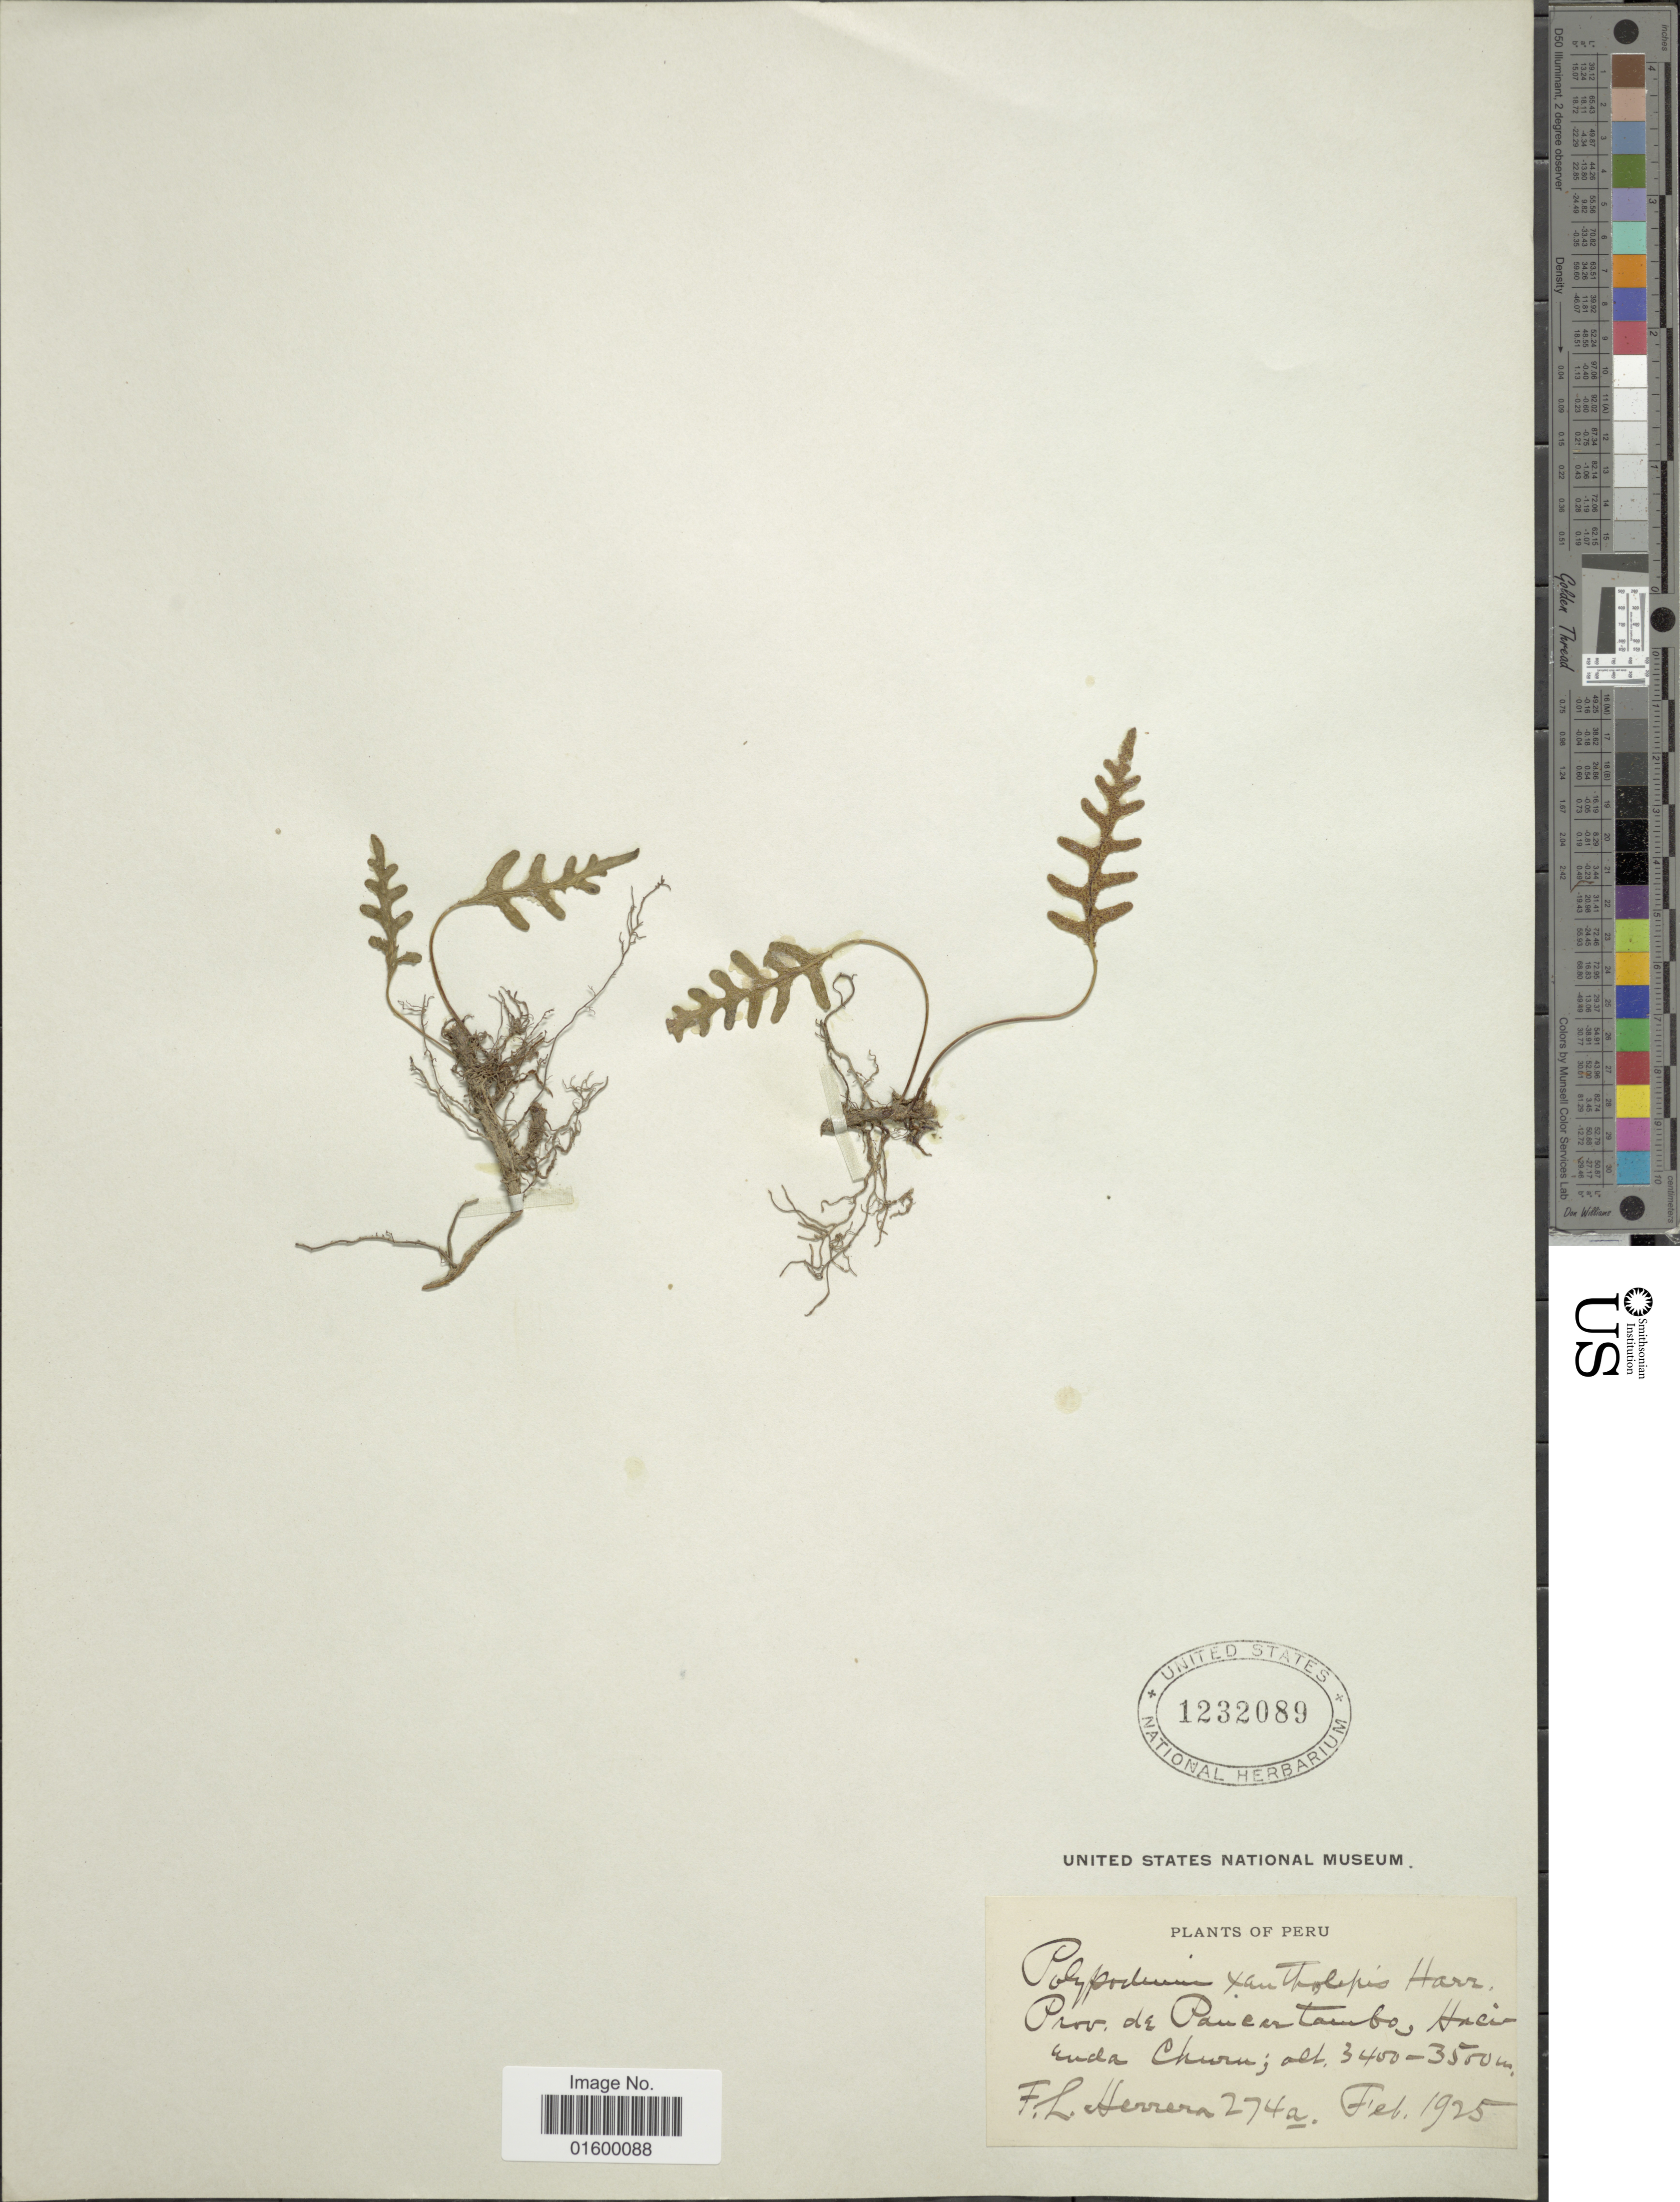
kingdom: Plantae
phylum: Tracheophyta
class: Polypodiopsida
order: Polypodiales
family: Polypodiaceae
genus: Pleopeltis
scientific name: Pleopeltis xantholepis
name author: (Harr.) A.R. Sm.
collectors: F. L. Herrera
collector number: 274a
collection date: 1925-02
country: Peru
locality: Prov. de Paucartambo, Hacienda Churu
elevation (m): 3400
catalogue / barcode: US 1232089